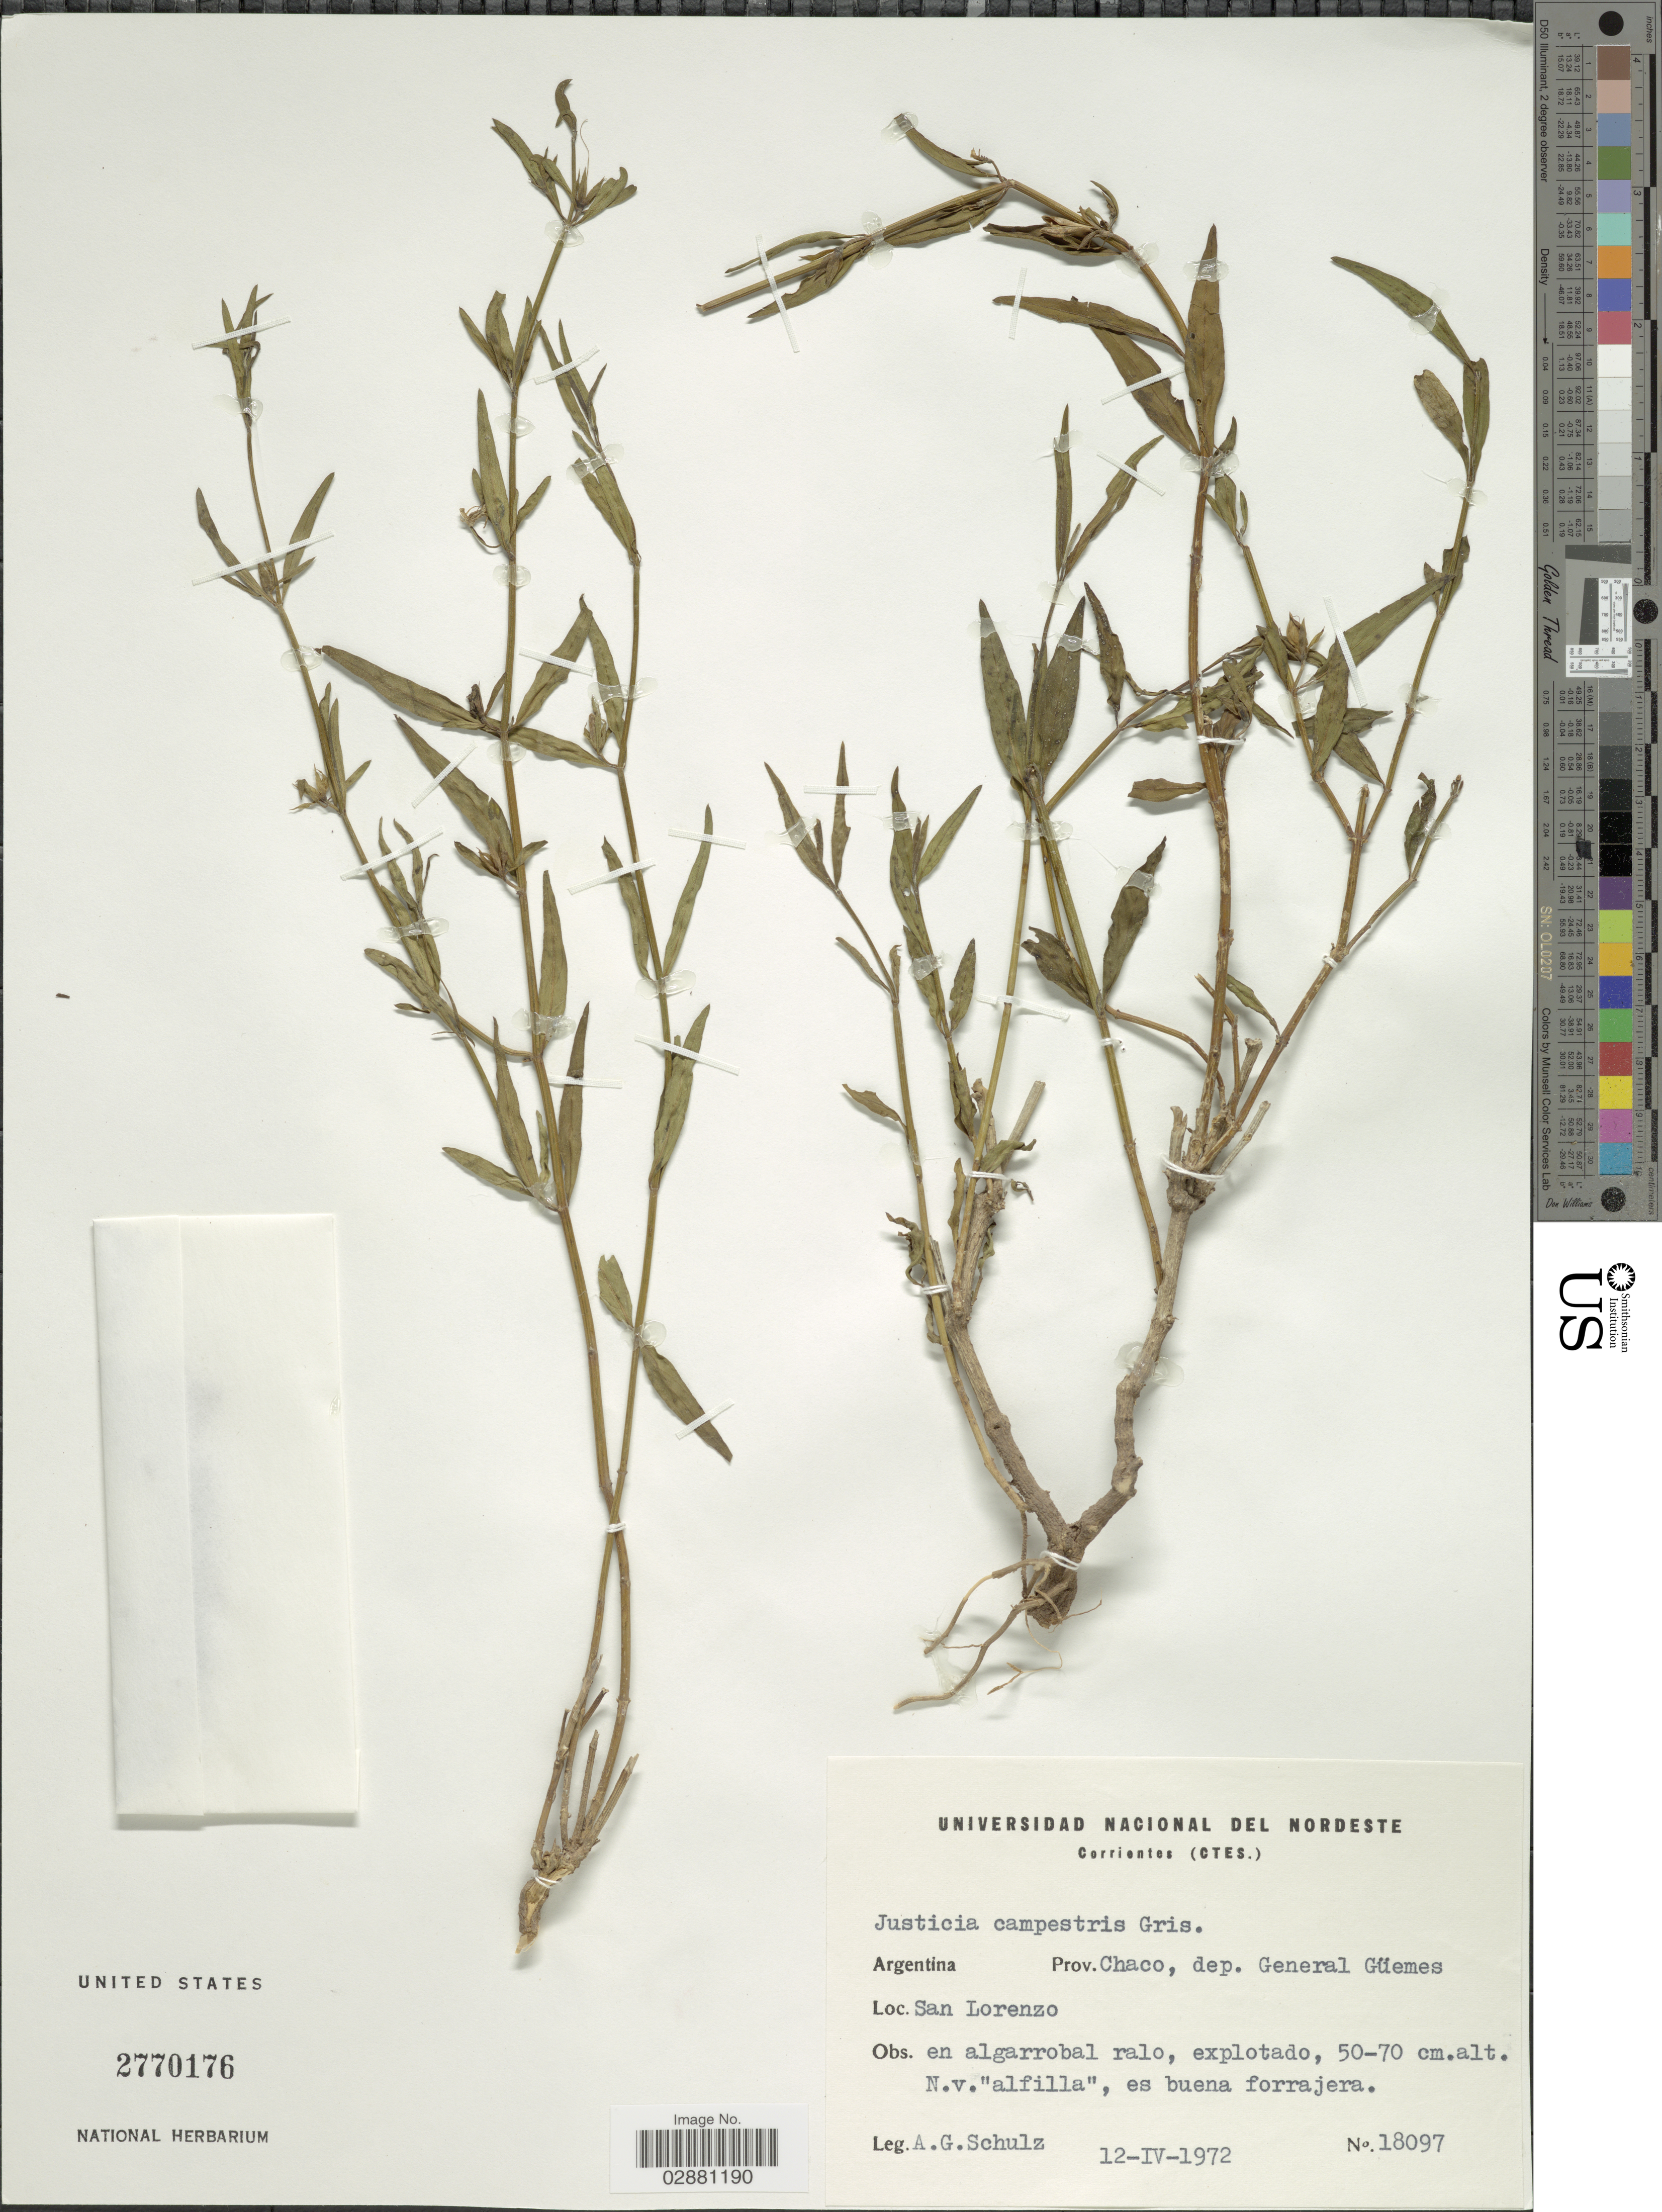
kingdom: Plantae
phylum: Tracheophyta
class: Magnoliopsida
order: Lamiales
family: Acanthaceae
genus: Justicia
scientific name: Justicia tweediana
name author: (Nees) Griseb.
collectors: A. G. Schulz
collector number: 18097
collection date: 1972-04-12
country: Argentina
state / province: Chaco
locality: Prov. Chaco, dep. General Güemes, San Lorenzo.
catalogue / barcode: US 2770176